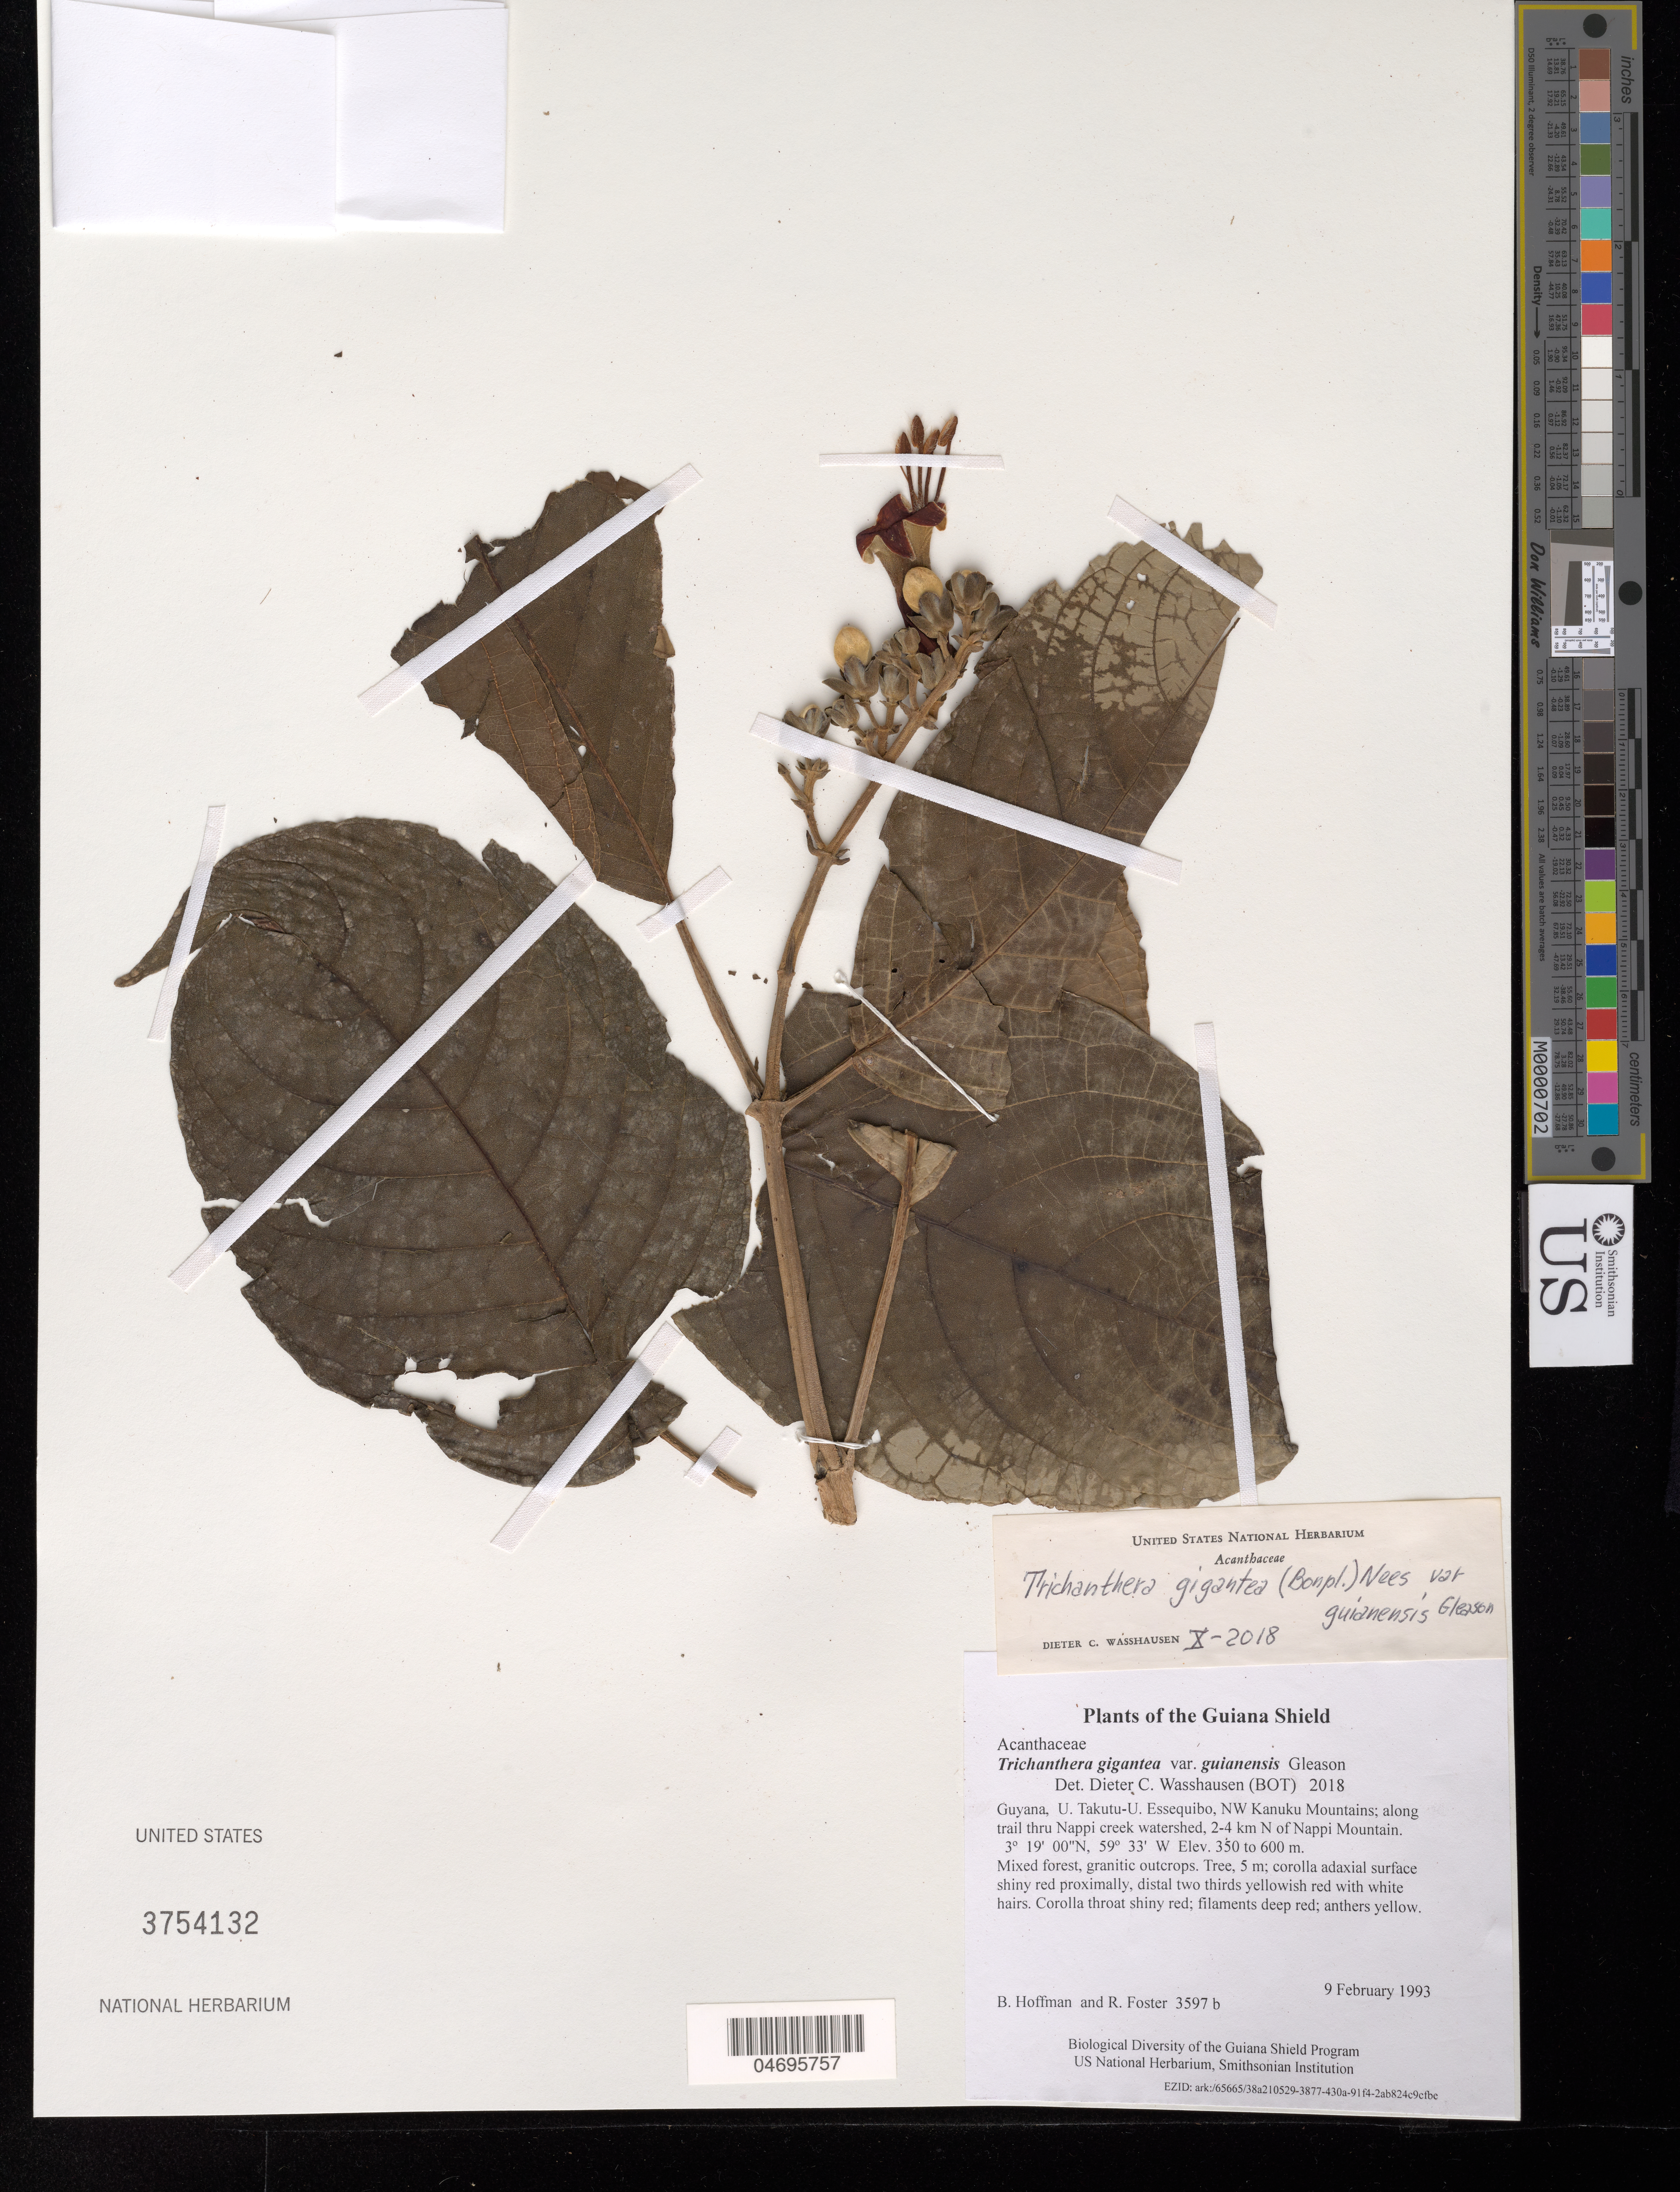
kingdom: Plantae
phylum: Tracheophyta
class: Magnoliopsida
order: Lamiales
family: Acanthaceae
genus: Trichanthera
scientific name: Trichanthera gigantea var. guianensis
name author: Gleason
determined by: Wasshausen, Dieter C., (BOT), Smithsonian Institution - National Museum of Natural History (UNITED STATES)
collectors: B. Hoffman & R. Foster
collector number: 3597 b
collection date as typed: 9 February 1993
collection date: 1993-02-09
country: Guyana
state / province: U. Takutu-U. Essequibo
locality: NW Kanuku Mountains; along trail thru Nappi creek watershed, 2-4 km N of Nappi Mountain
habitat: Mixed forest, granitic outcrops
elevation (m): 350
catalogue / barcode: US 3754132